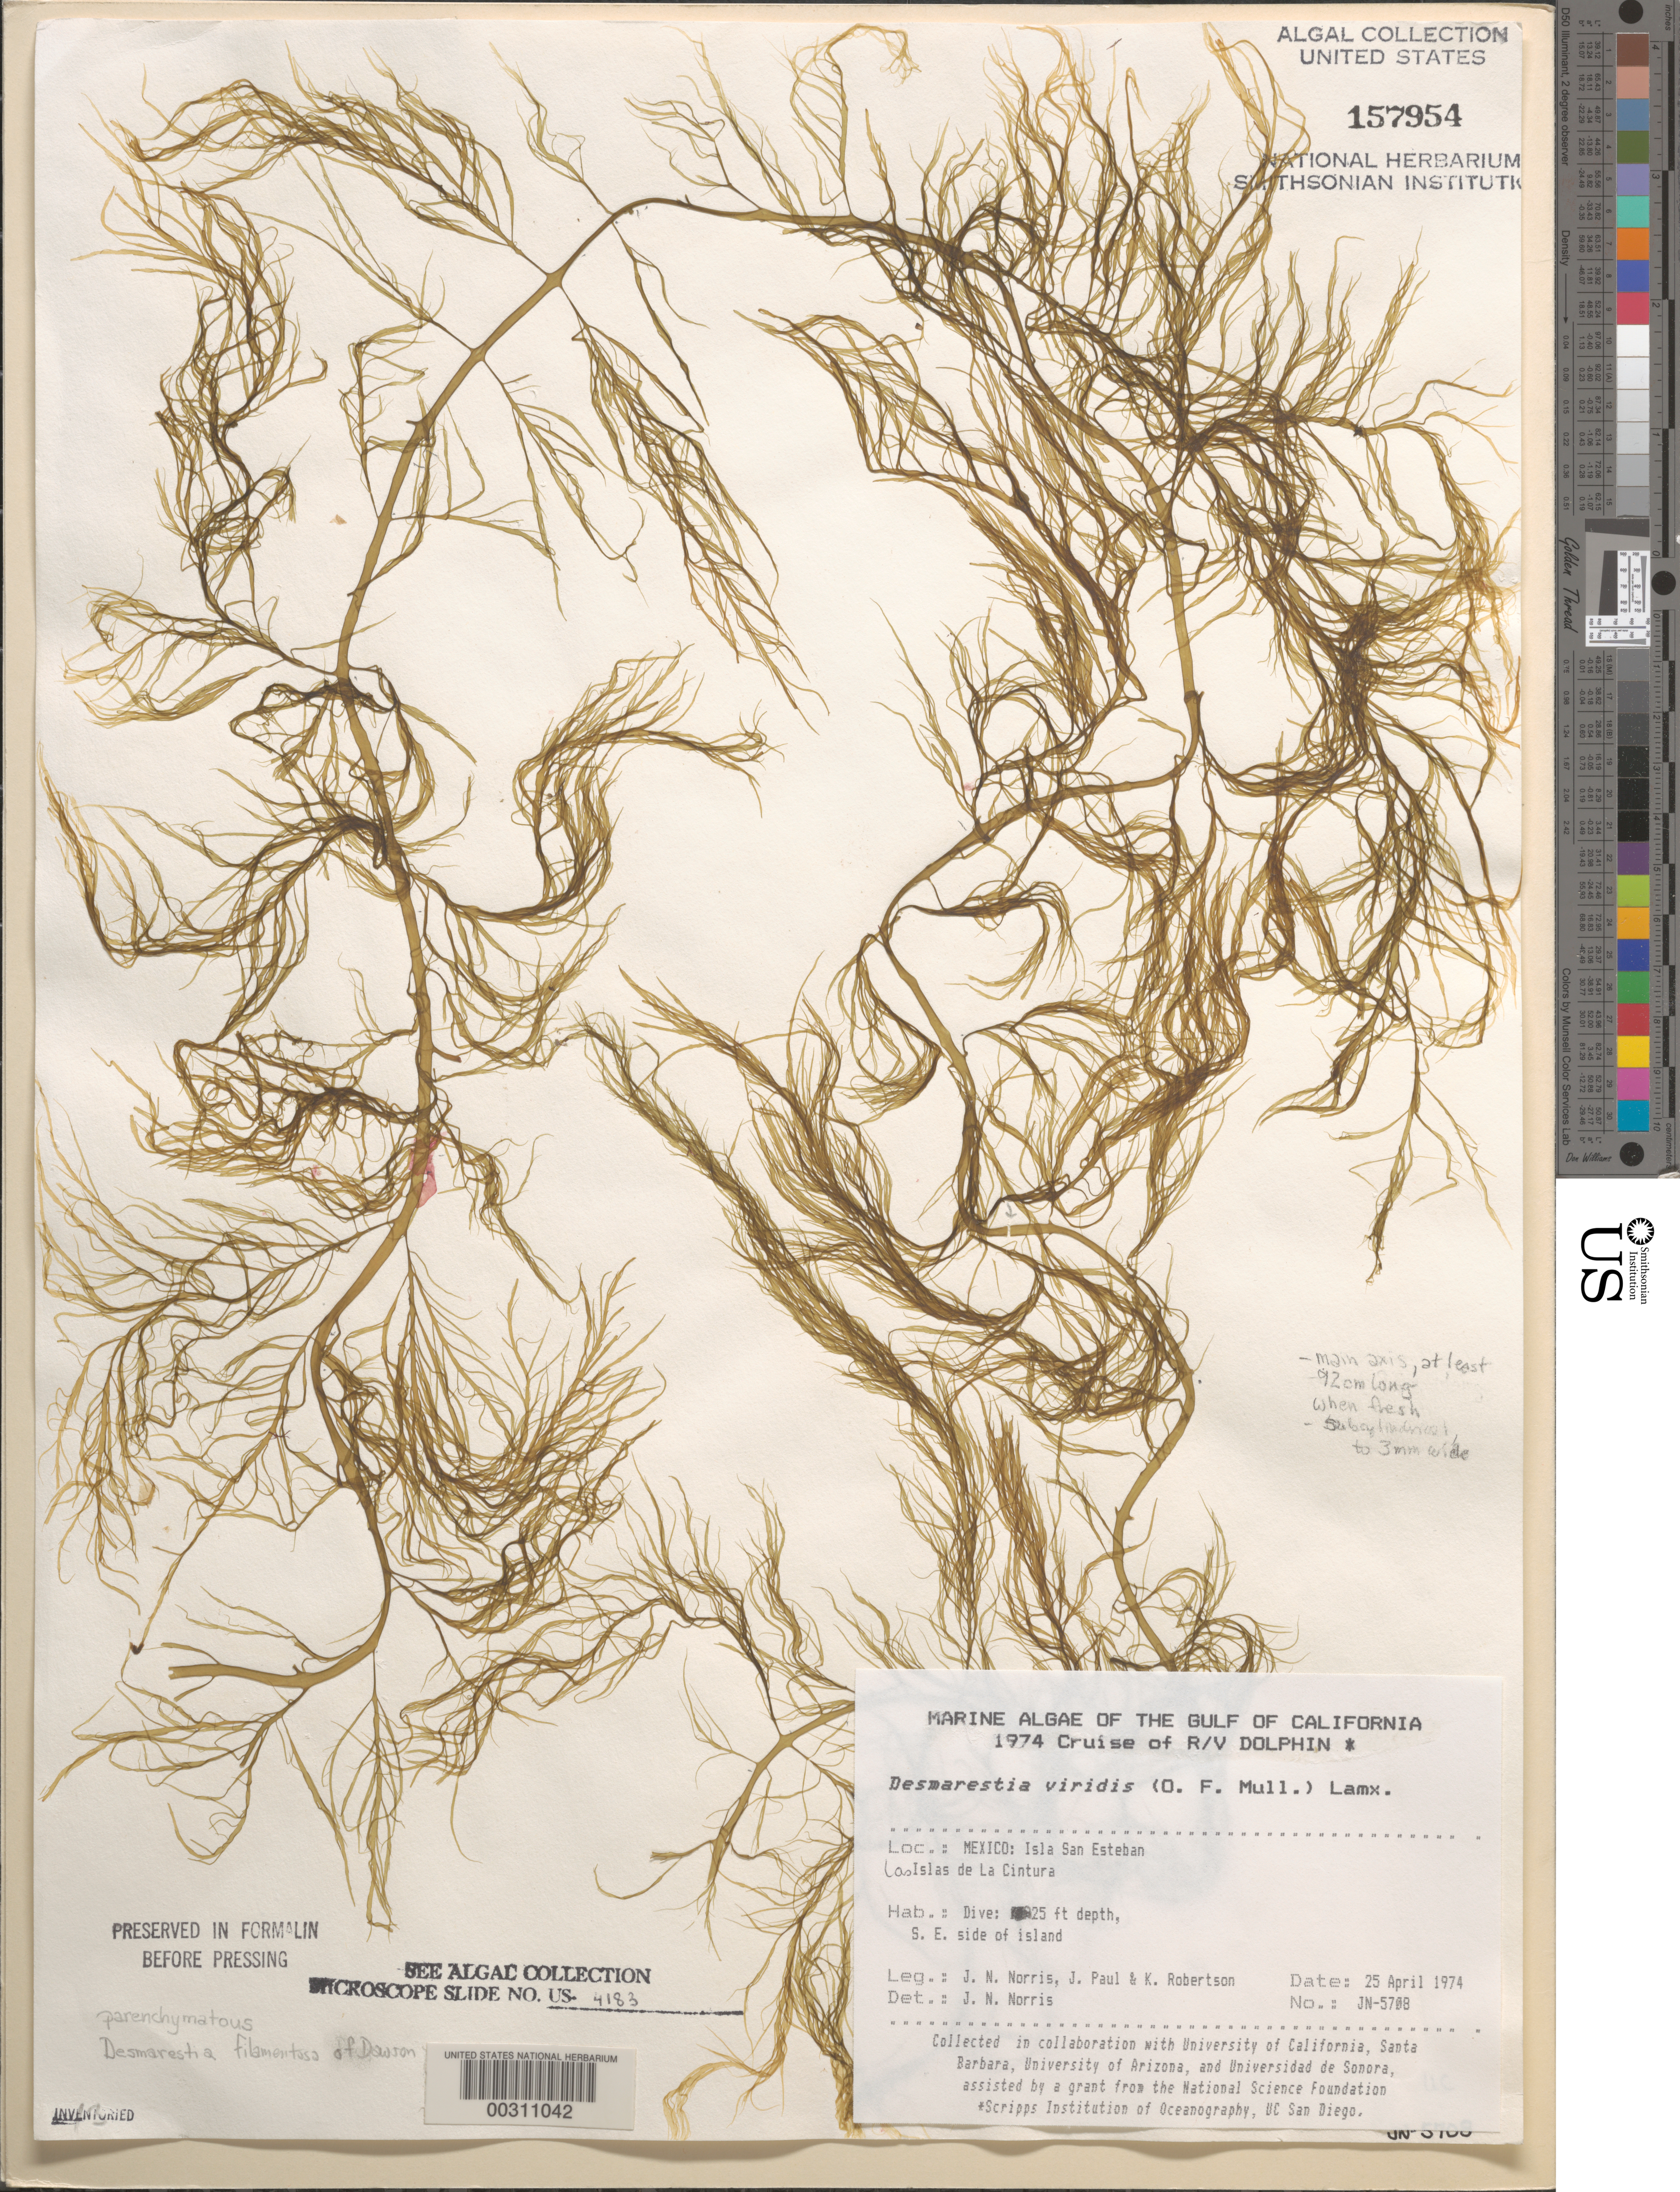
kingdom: Chromista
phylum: Ochrophyta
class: Phaeophyceae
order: Desmarestiales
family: Desmarestiaceae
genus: Desmarestia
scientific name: Desmarestia viridis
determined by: Norris, James N.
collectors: J. N. Norris, J. Paul & K. Robertson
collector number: JN-5708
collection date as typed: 25 Apr 1974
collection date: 1974-04-25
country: Mexico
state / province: Baja California Norte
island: Isla San Esteban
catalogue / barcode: US 157954